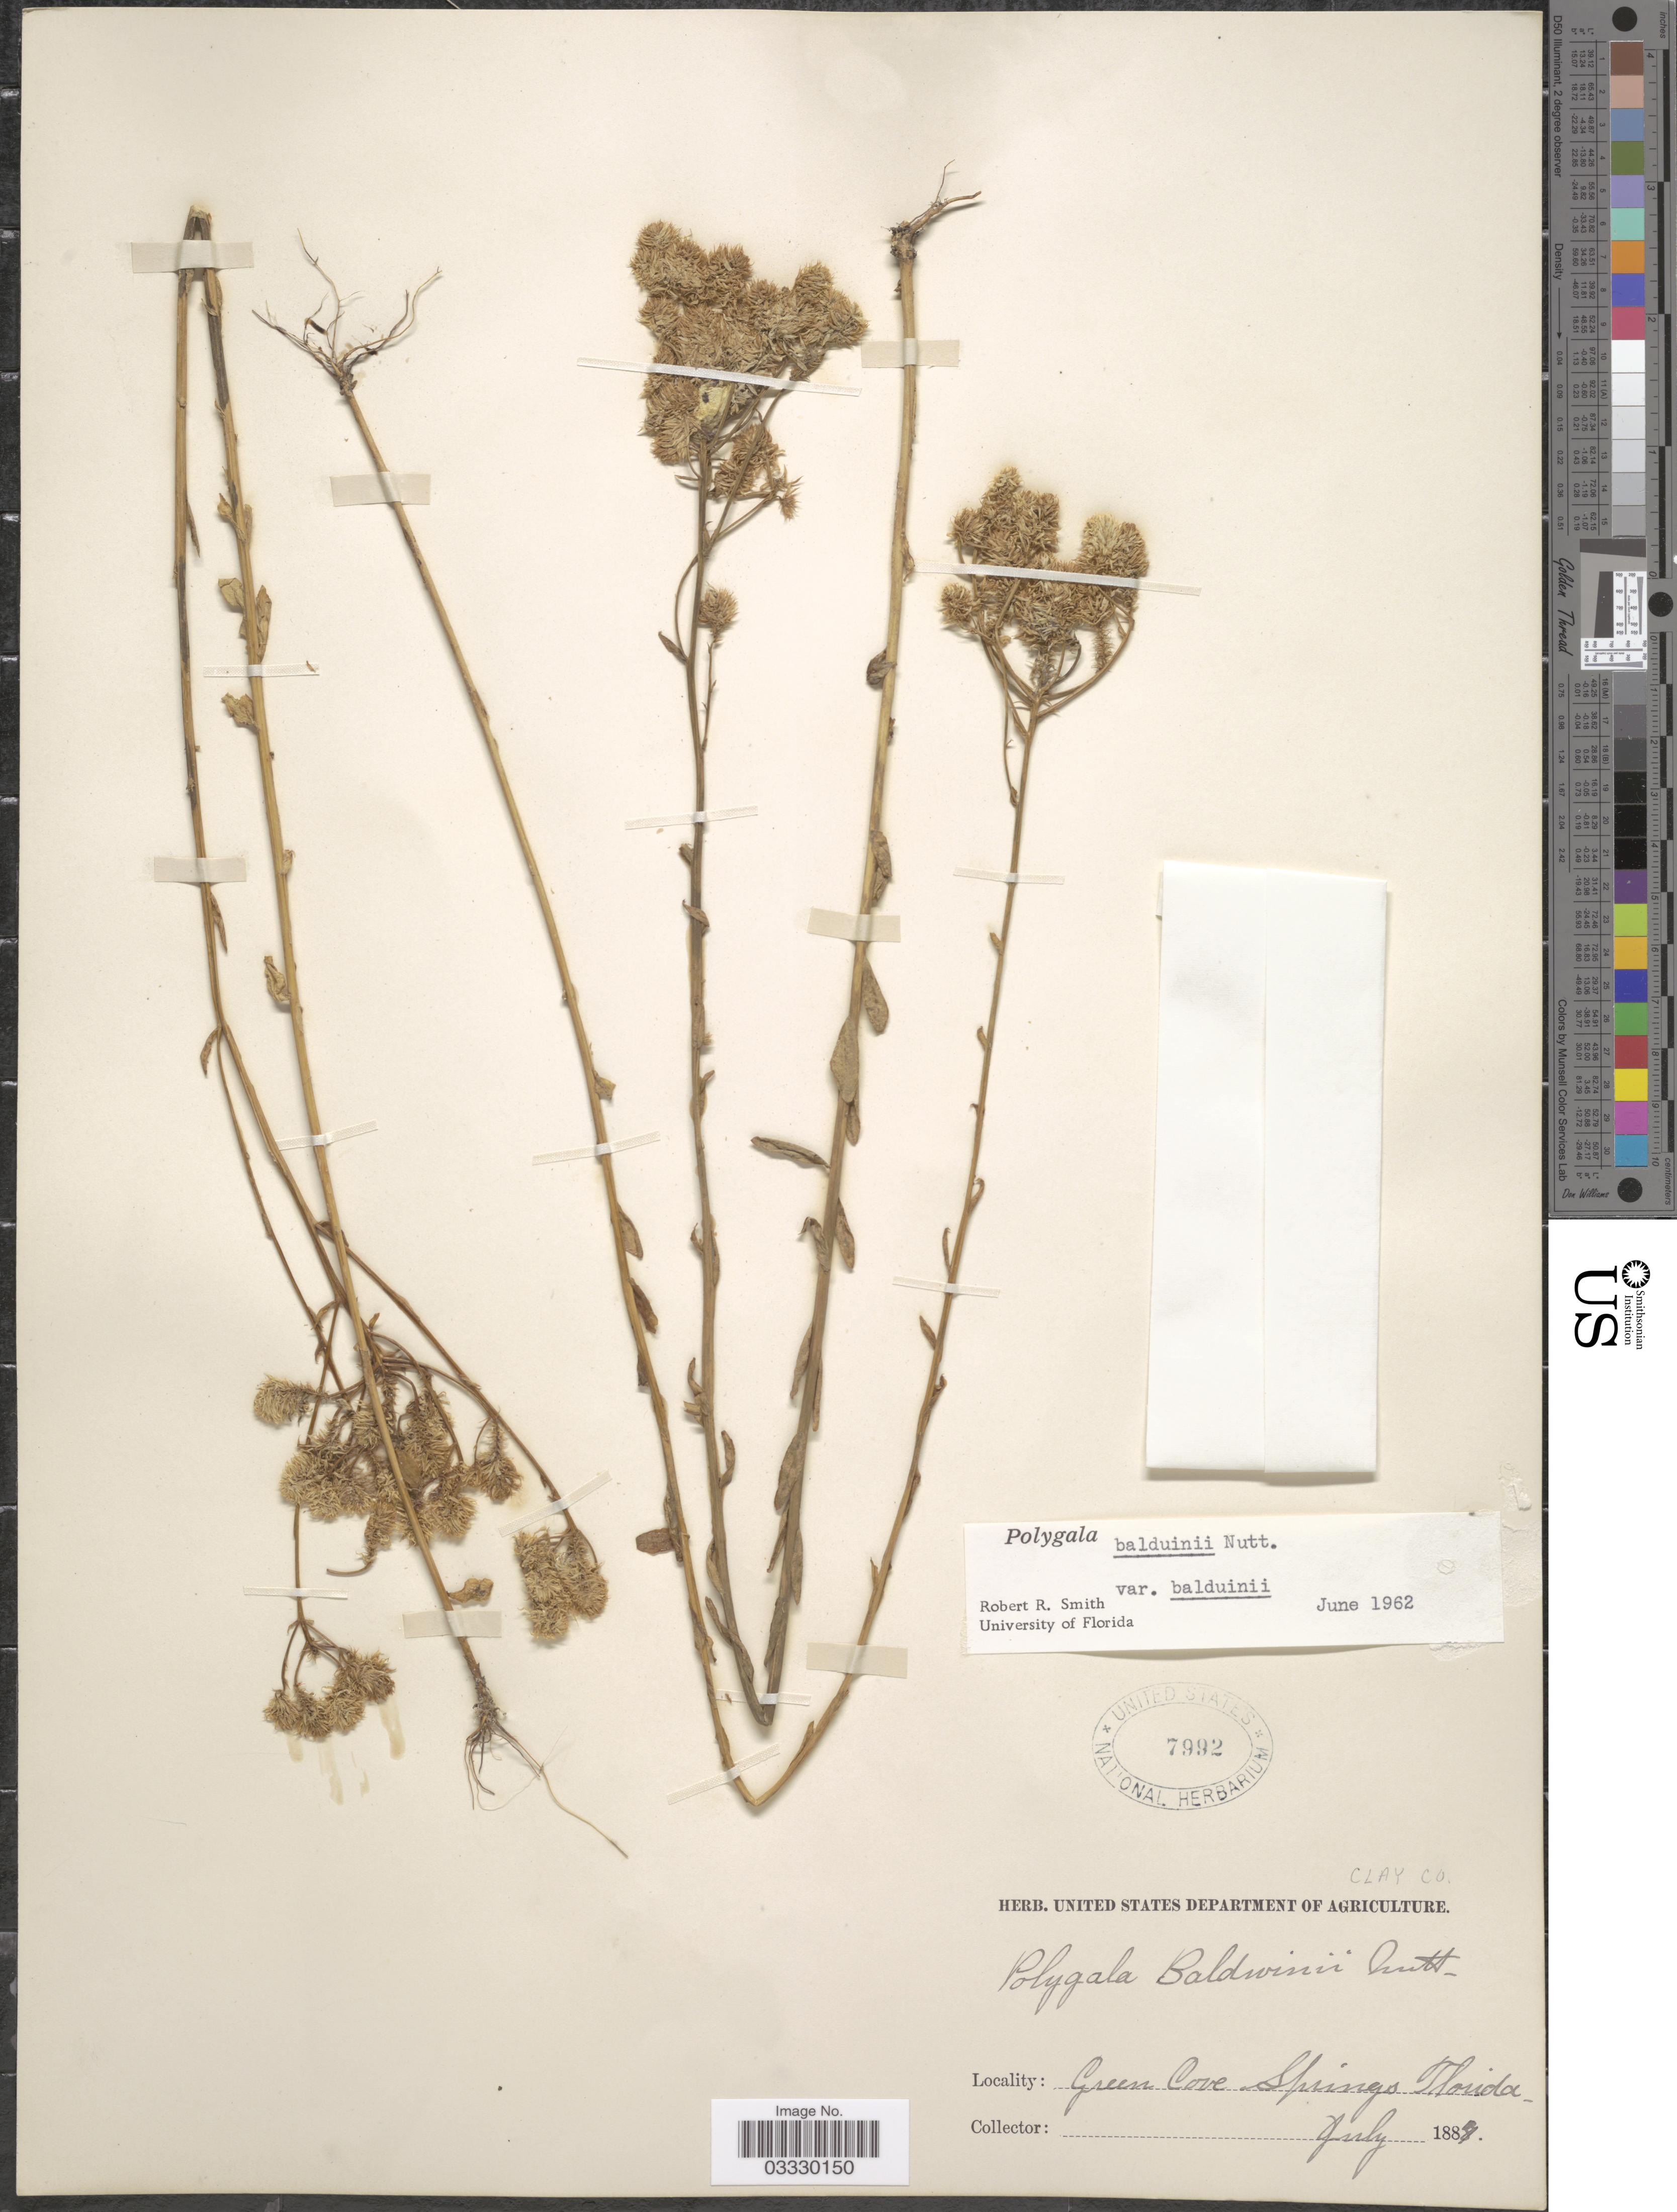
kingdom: Plantae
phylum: Tracheophyta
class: Magnoliopsida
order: Fabales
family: Polygalaceae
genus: Polygala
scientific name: Polygala balduinii var. balduinii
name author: Nutt.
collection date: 1889-07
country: United States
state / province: Florida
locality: Green Cove Springs. Clay Co.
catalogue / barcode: US 7992